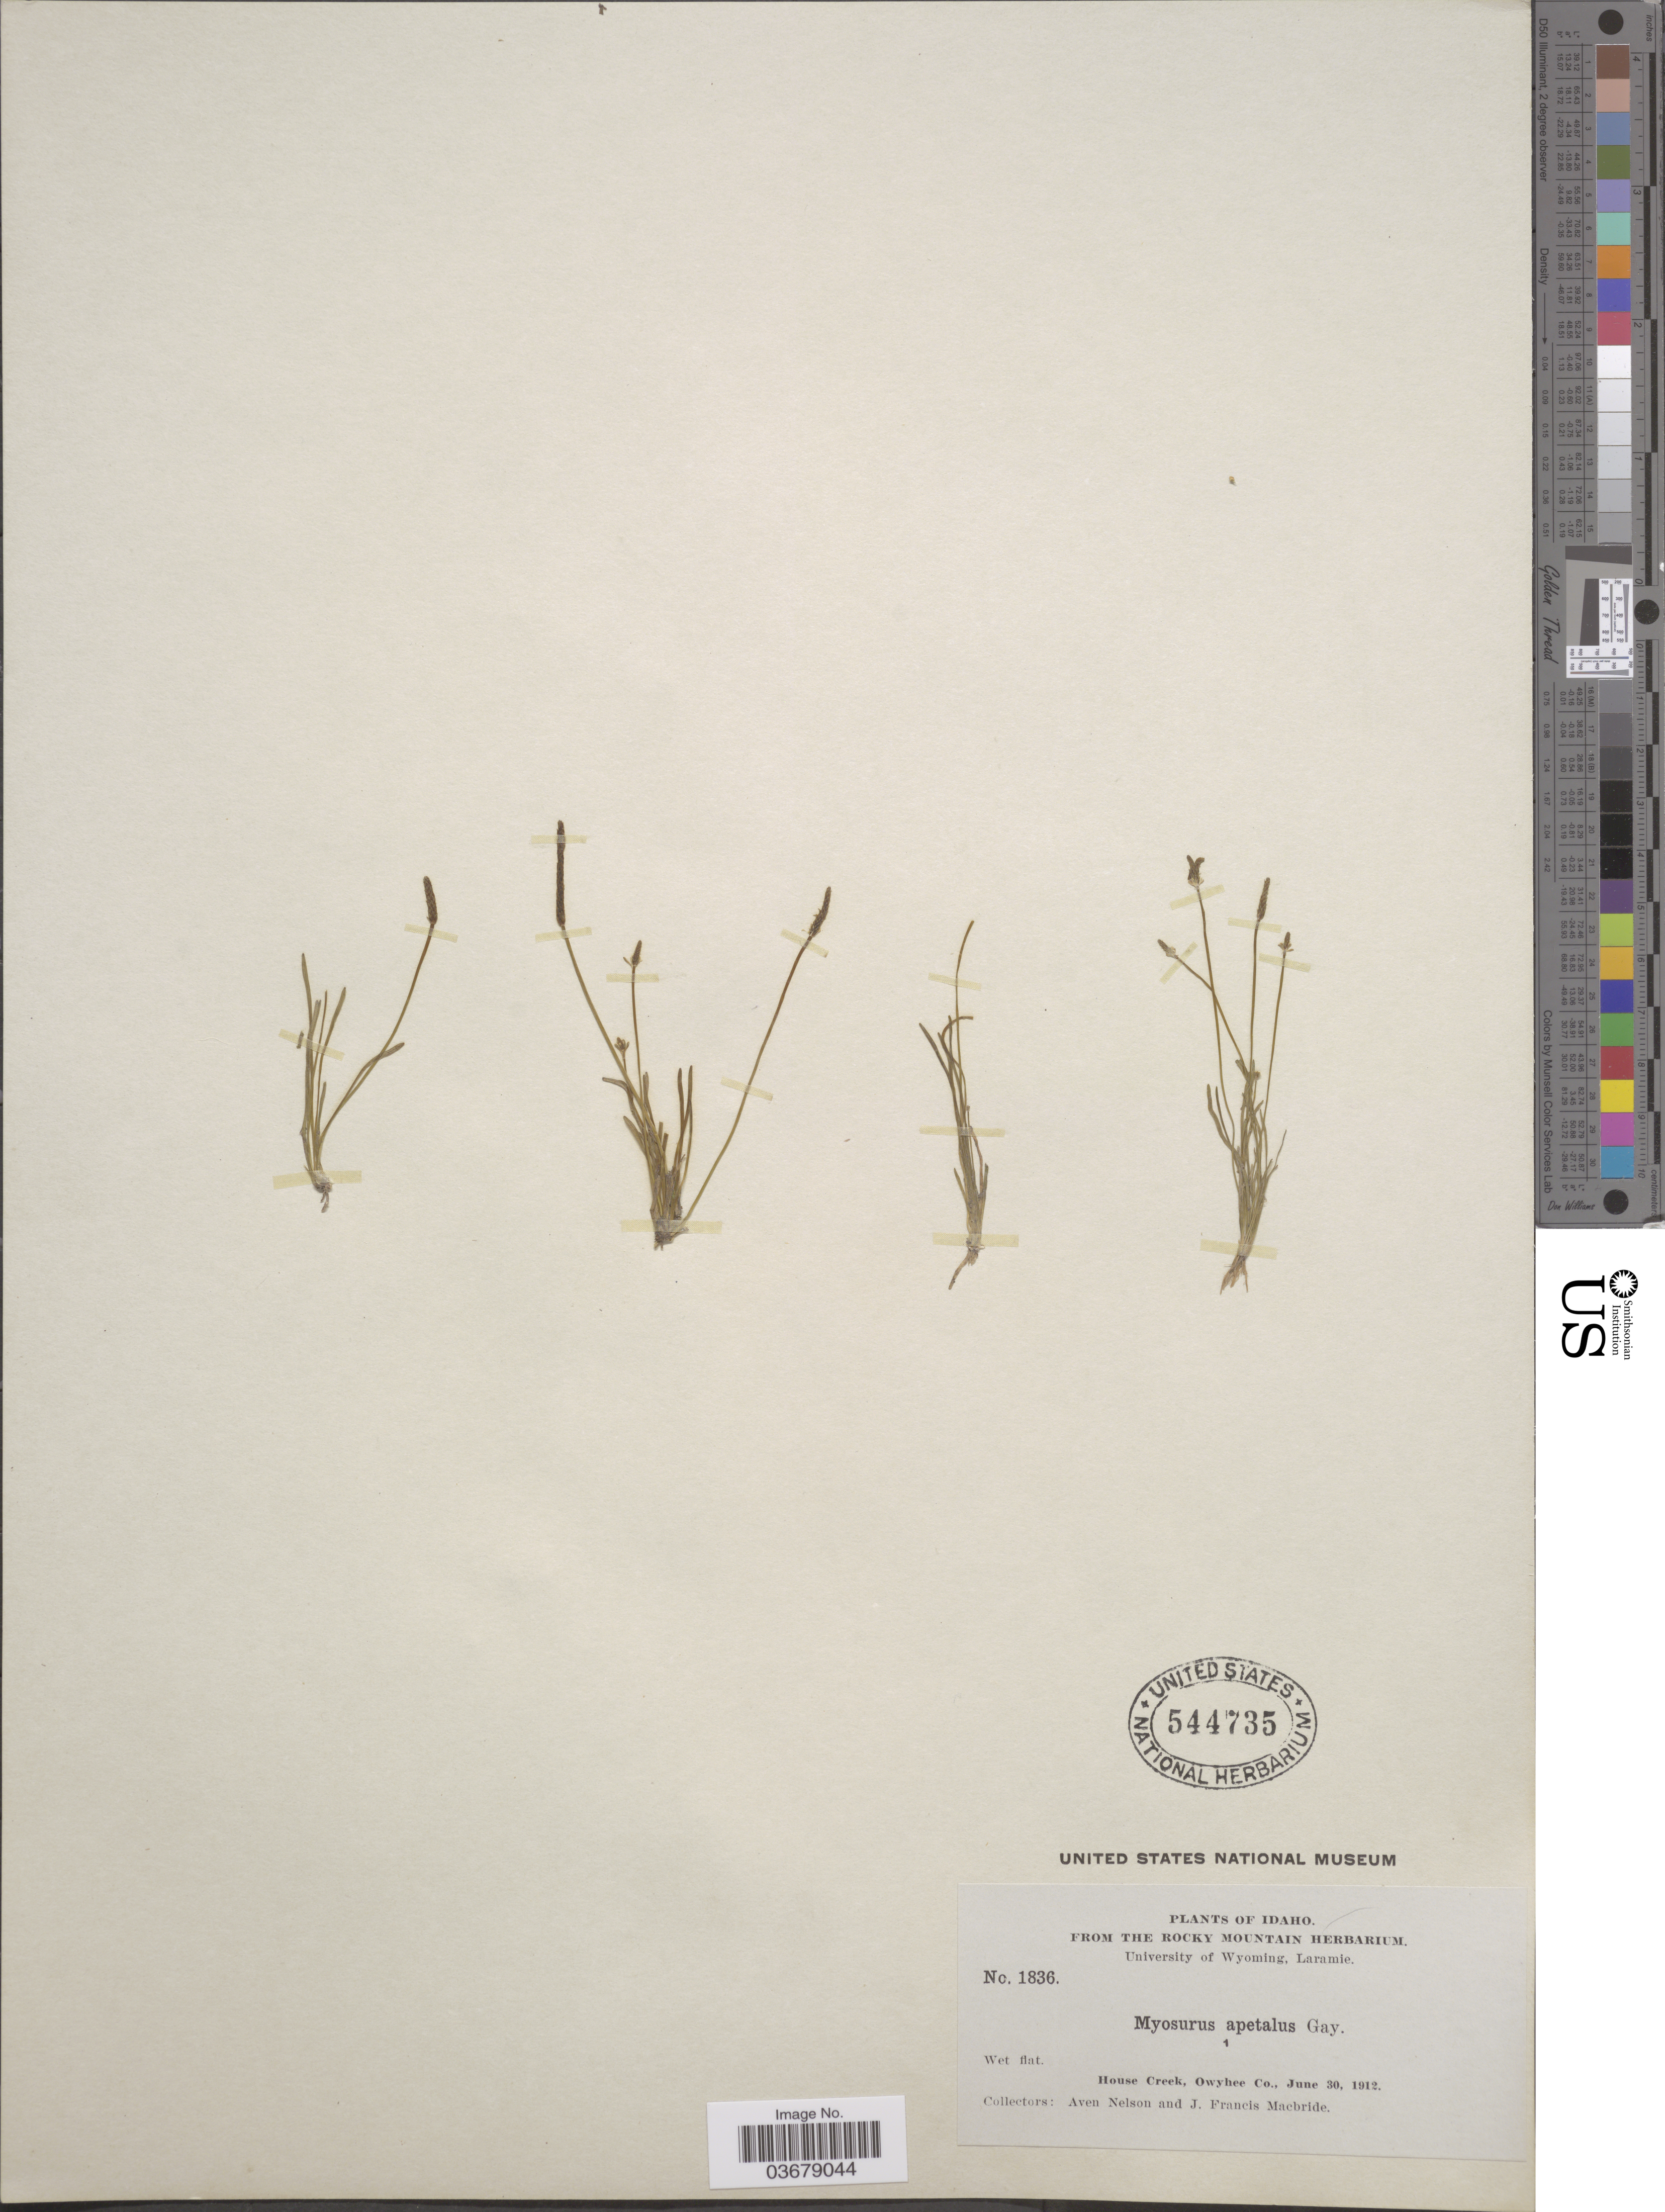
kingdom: Plantae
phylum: Tracheophyta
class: Magnoliopsida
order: Ranunculales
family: Ranunculaceae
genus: Myosurus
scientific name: Myosurus aristatus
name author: Benth.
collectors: A. Nelson & J. F. Macbride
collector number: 1836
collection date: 1912-06-30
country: United States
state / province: Idaho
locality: House Creek, Owyhee Co.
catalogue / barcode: US 544735